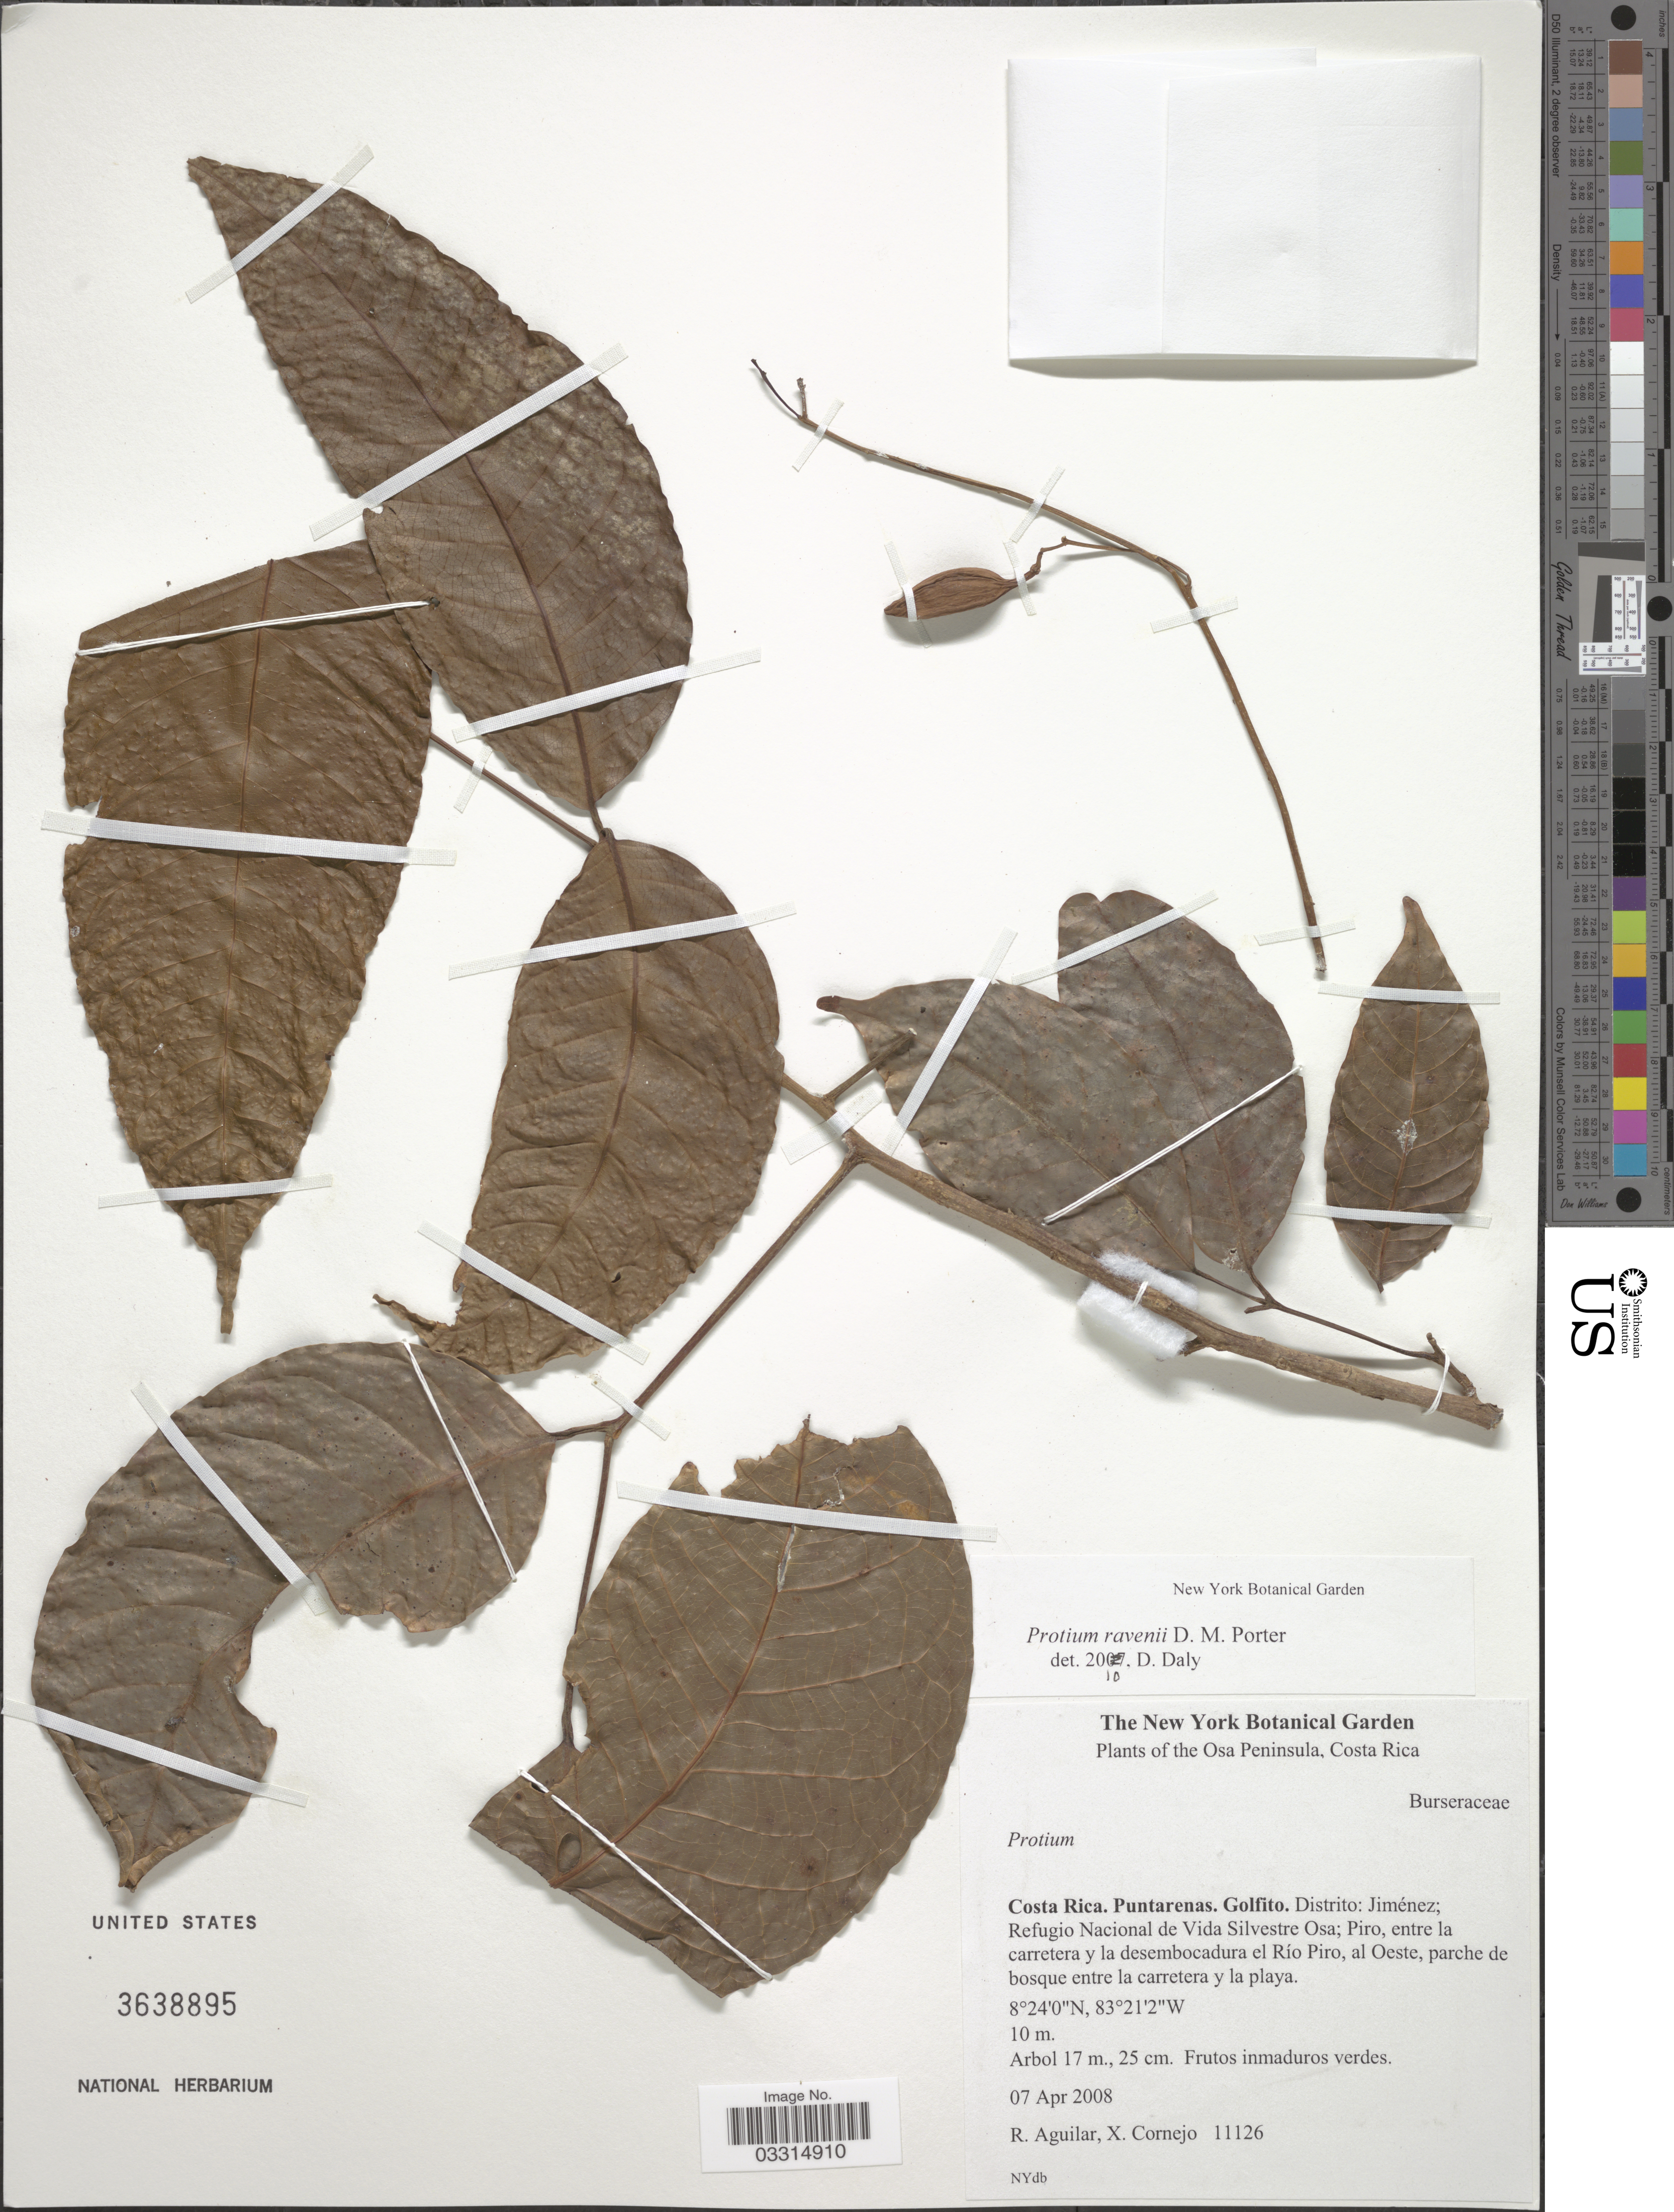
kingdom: Plantae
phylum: Tracheophyta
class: Magnoliopsida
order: Sapindales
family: Burseraceae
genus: Protium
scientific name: Protium ravenii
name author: D.M. Porter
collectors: R. Aguilar & X. F. Cornejo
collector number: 11126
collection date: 2008-04-07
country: Costa Rica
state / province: Puntarenas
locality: Osa Peninsula. Golfito. Distrito: Jiménez; Refugio Nacional de Vida Silvestre Osa; Piro, entre la carretera y la desembocadura el Río Piro, al Oeste, parche de bosque entre la carretera y la playa.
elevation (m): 10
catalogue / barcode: US 3638895